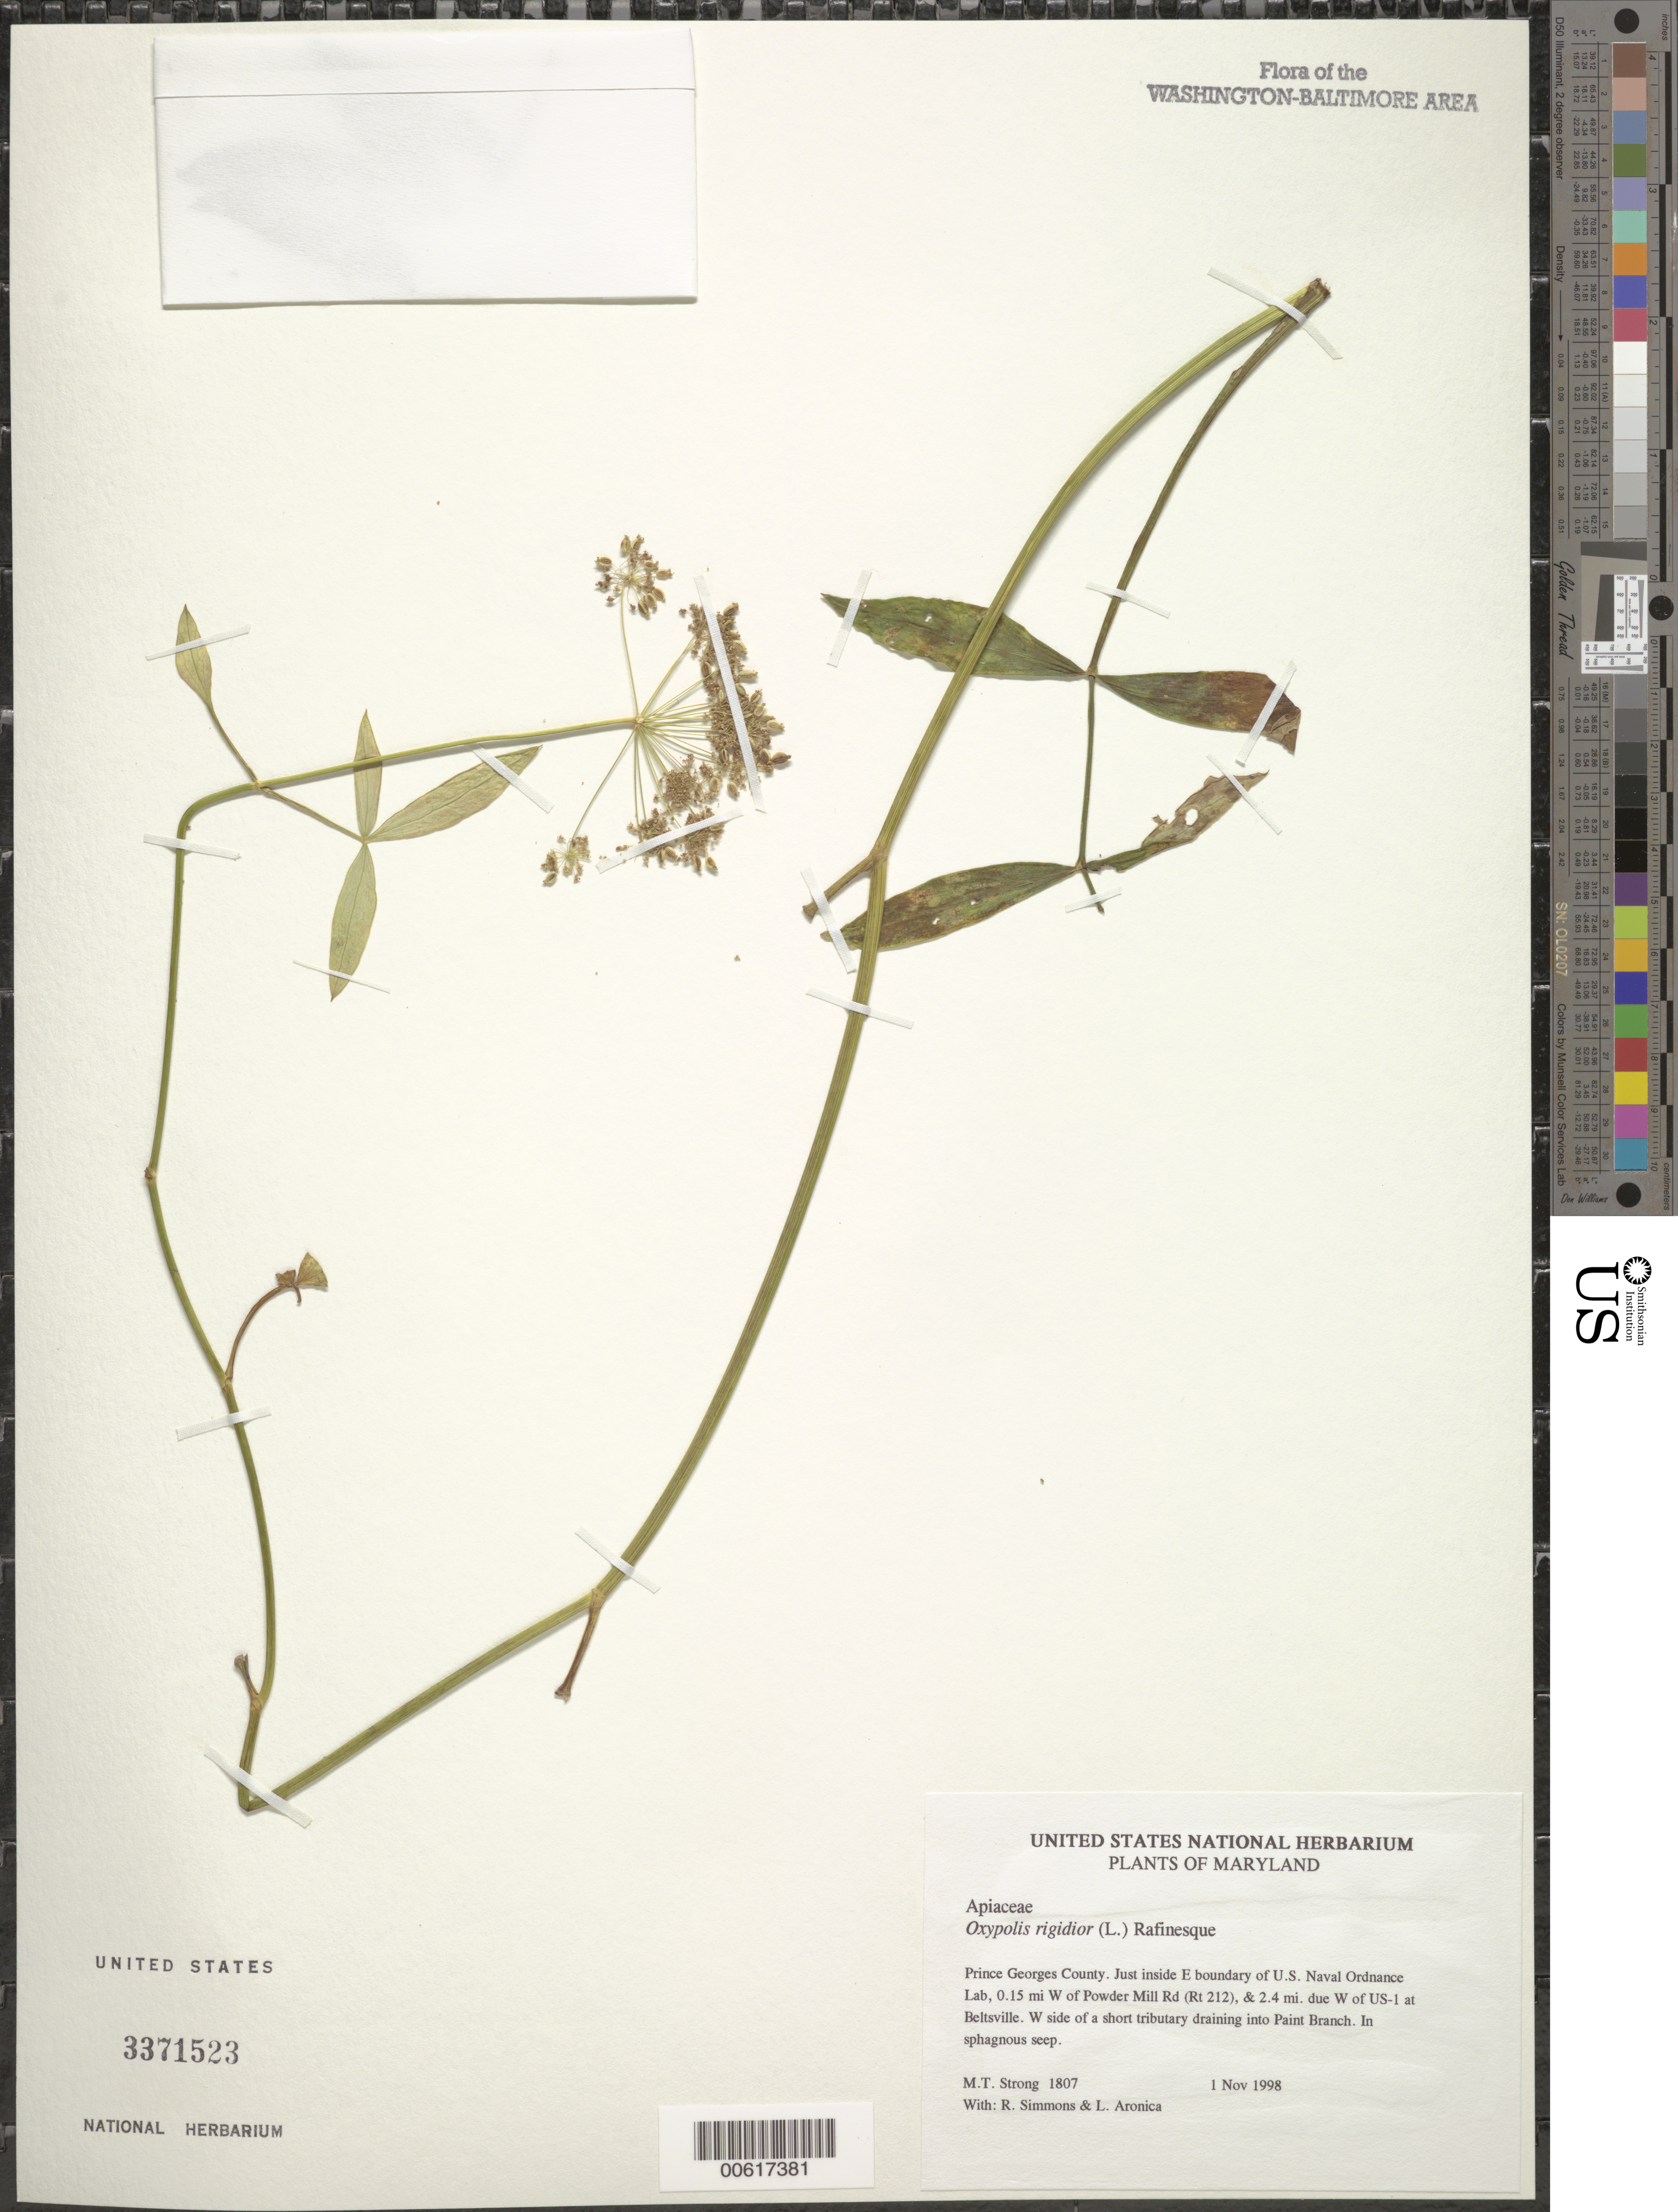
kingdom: Plantae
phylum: Tracheophyta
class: Magnoliopsida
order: Apiales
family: Apiaceae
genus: Oxypolis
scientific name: Oxypolis rigidior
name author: (L.) Raf.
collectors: M. T. Strong, R. Simmons & L. Aronica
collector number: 1807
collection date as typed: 01 Nov 1998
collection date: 1998-11-01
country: United States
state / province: Maryland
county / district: Prince George's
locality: Just inside E boundary of U.S. Naval Ordnance Lab, 0.15 mi W of Powder Mill Rd (Rt 212), & 2.4 mi. due W of US-1 at Beltsville.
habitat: W side of a short tributary draining into Paint Branch. In sphagnous seep.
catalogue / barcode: US 3371523